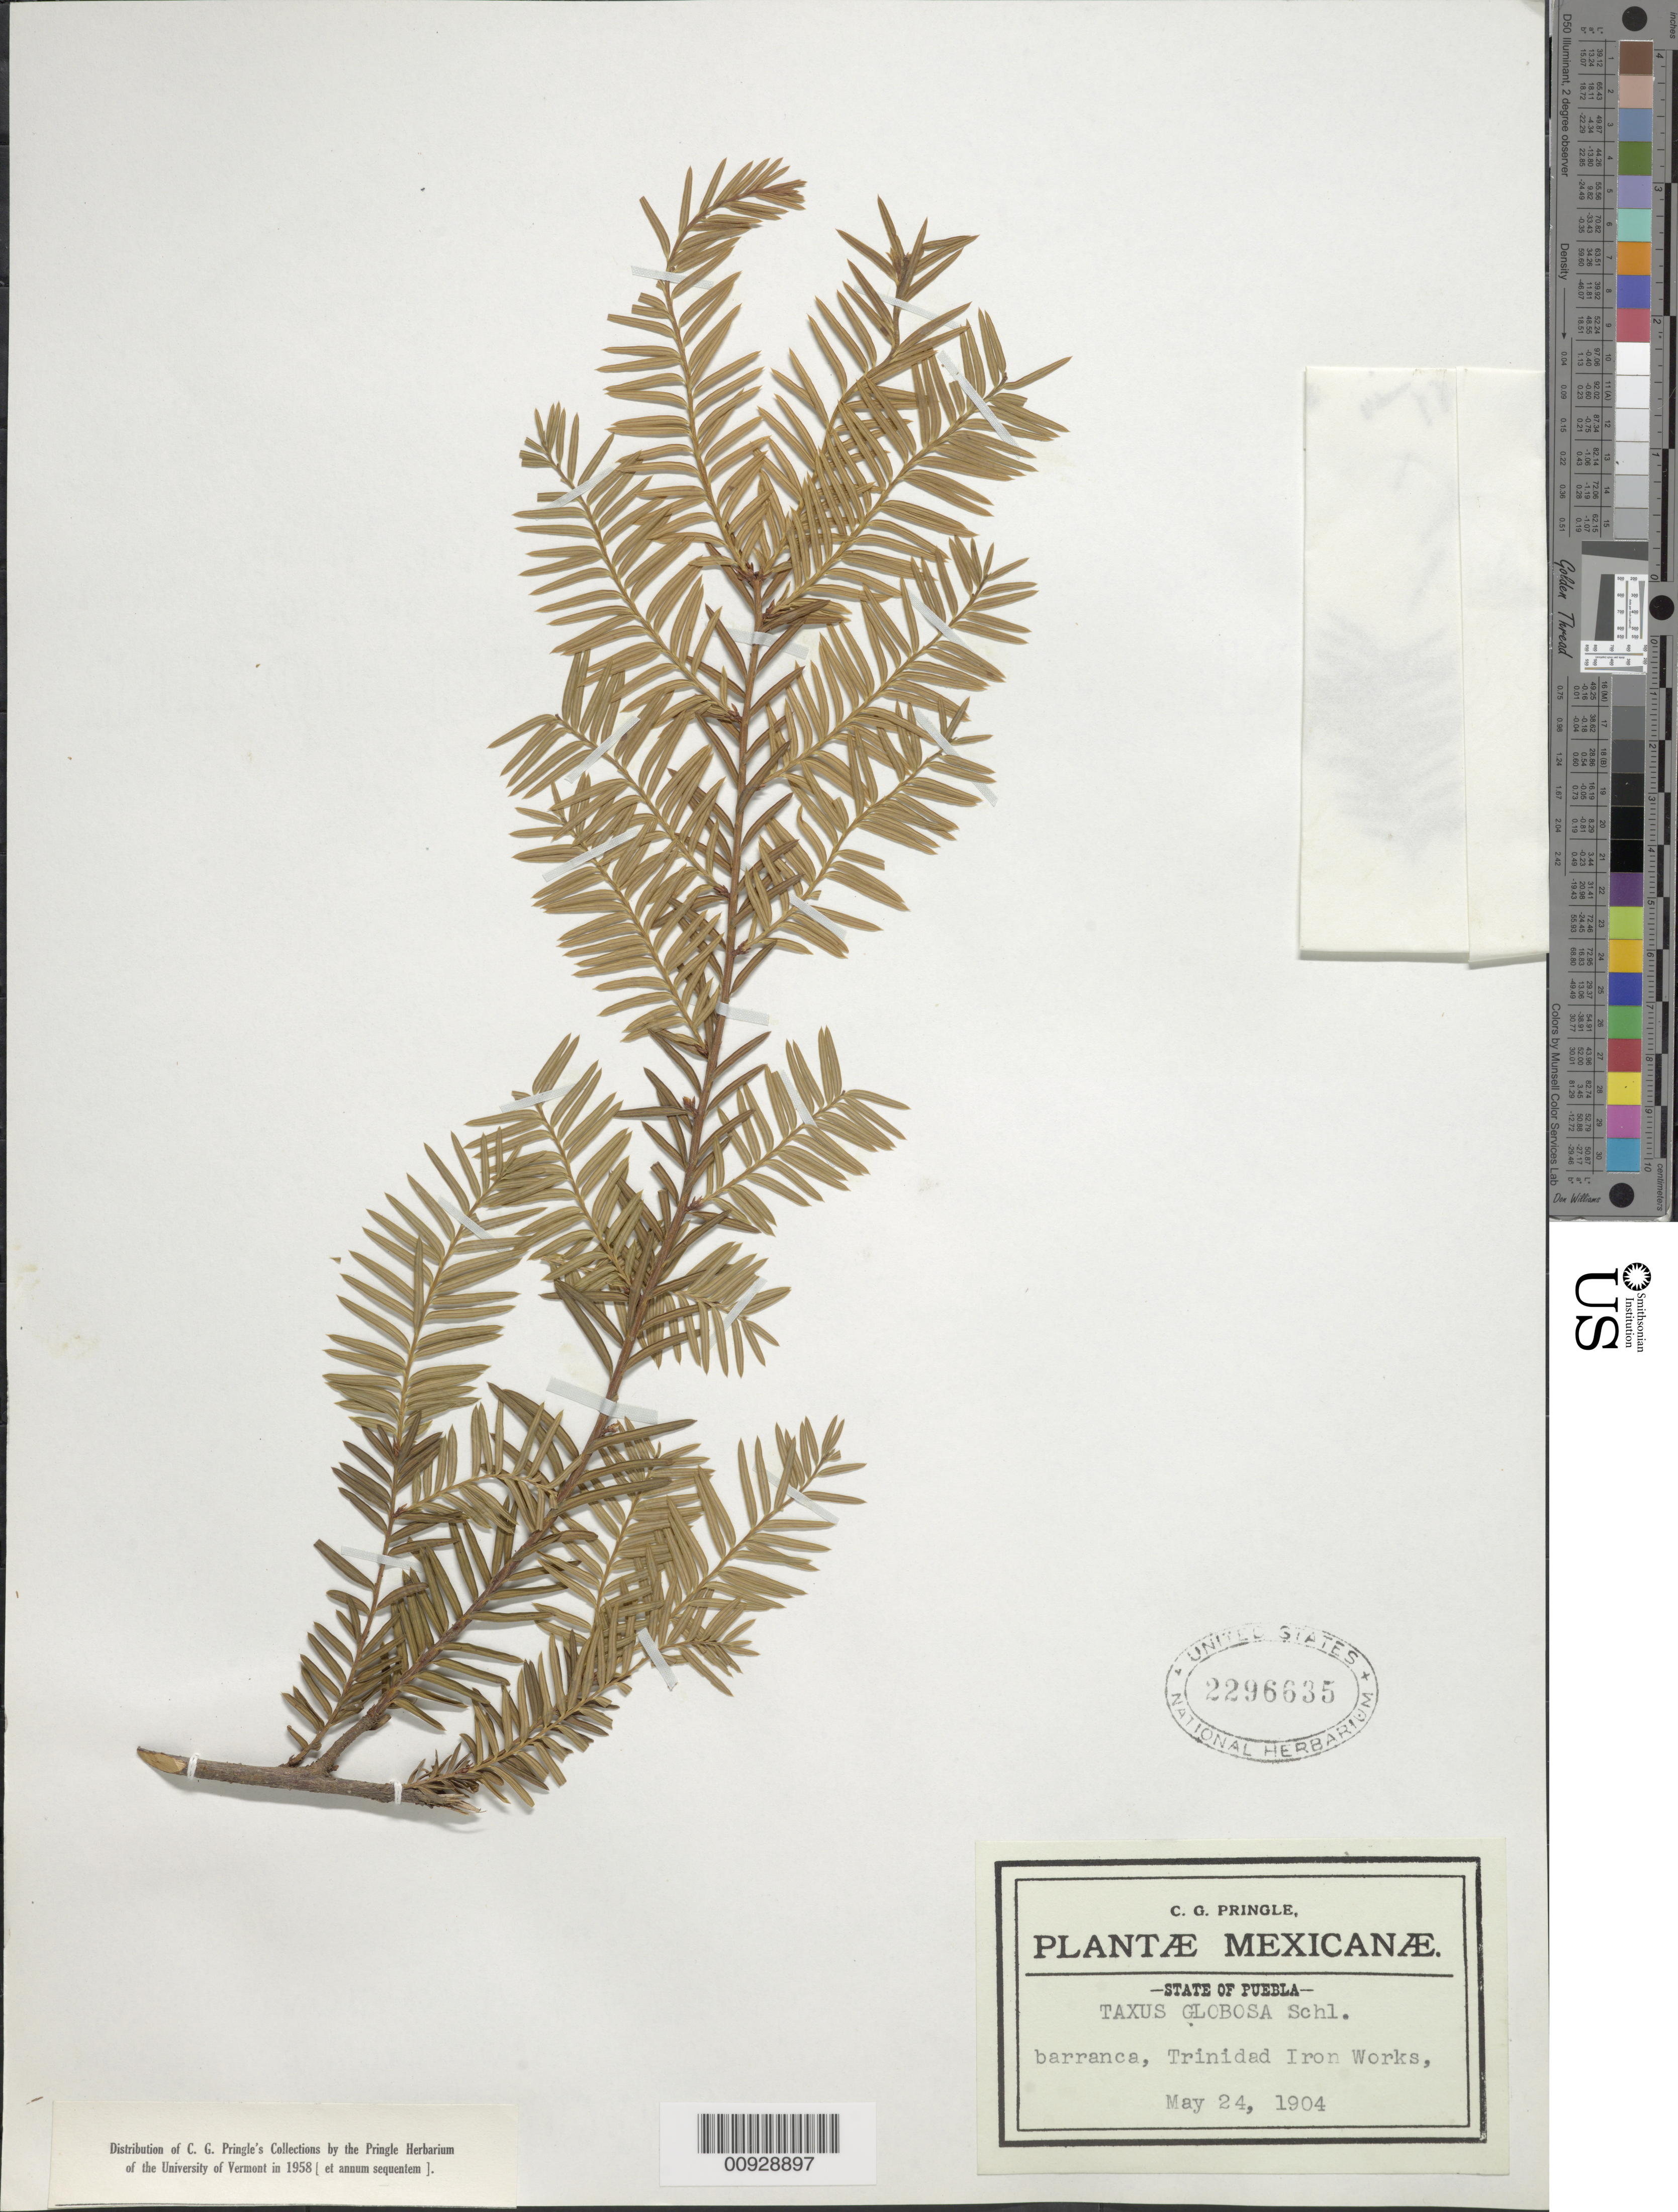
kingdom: Plantae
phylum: Tracheophyta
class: Pinopsida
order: Pinales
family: Taxaceae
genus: Taxus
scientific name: Taxus globosa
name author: Schltdl.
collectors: C. G. Pringle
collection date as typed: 24 May 1904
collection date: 1904-05-24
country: Mexico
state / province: Puebla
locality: Trinidad Iron Works.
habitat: Barranca.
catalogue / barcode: US 2296635